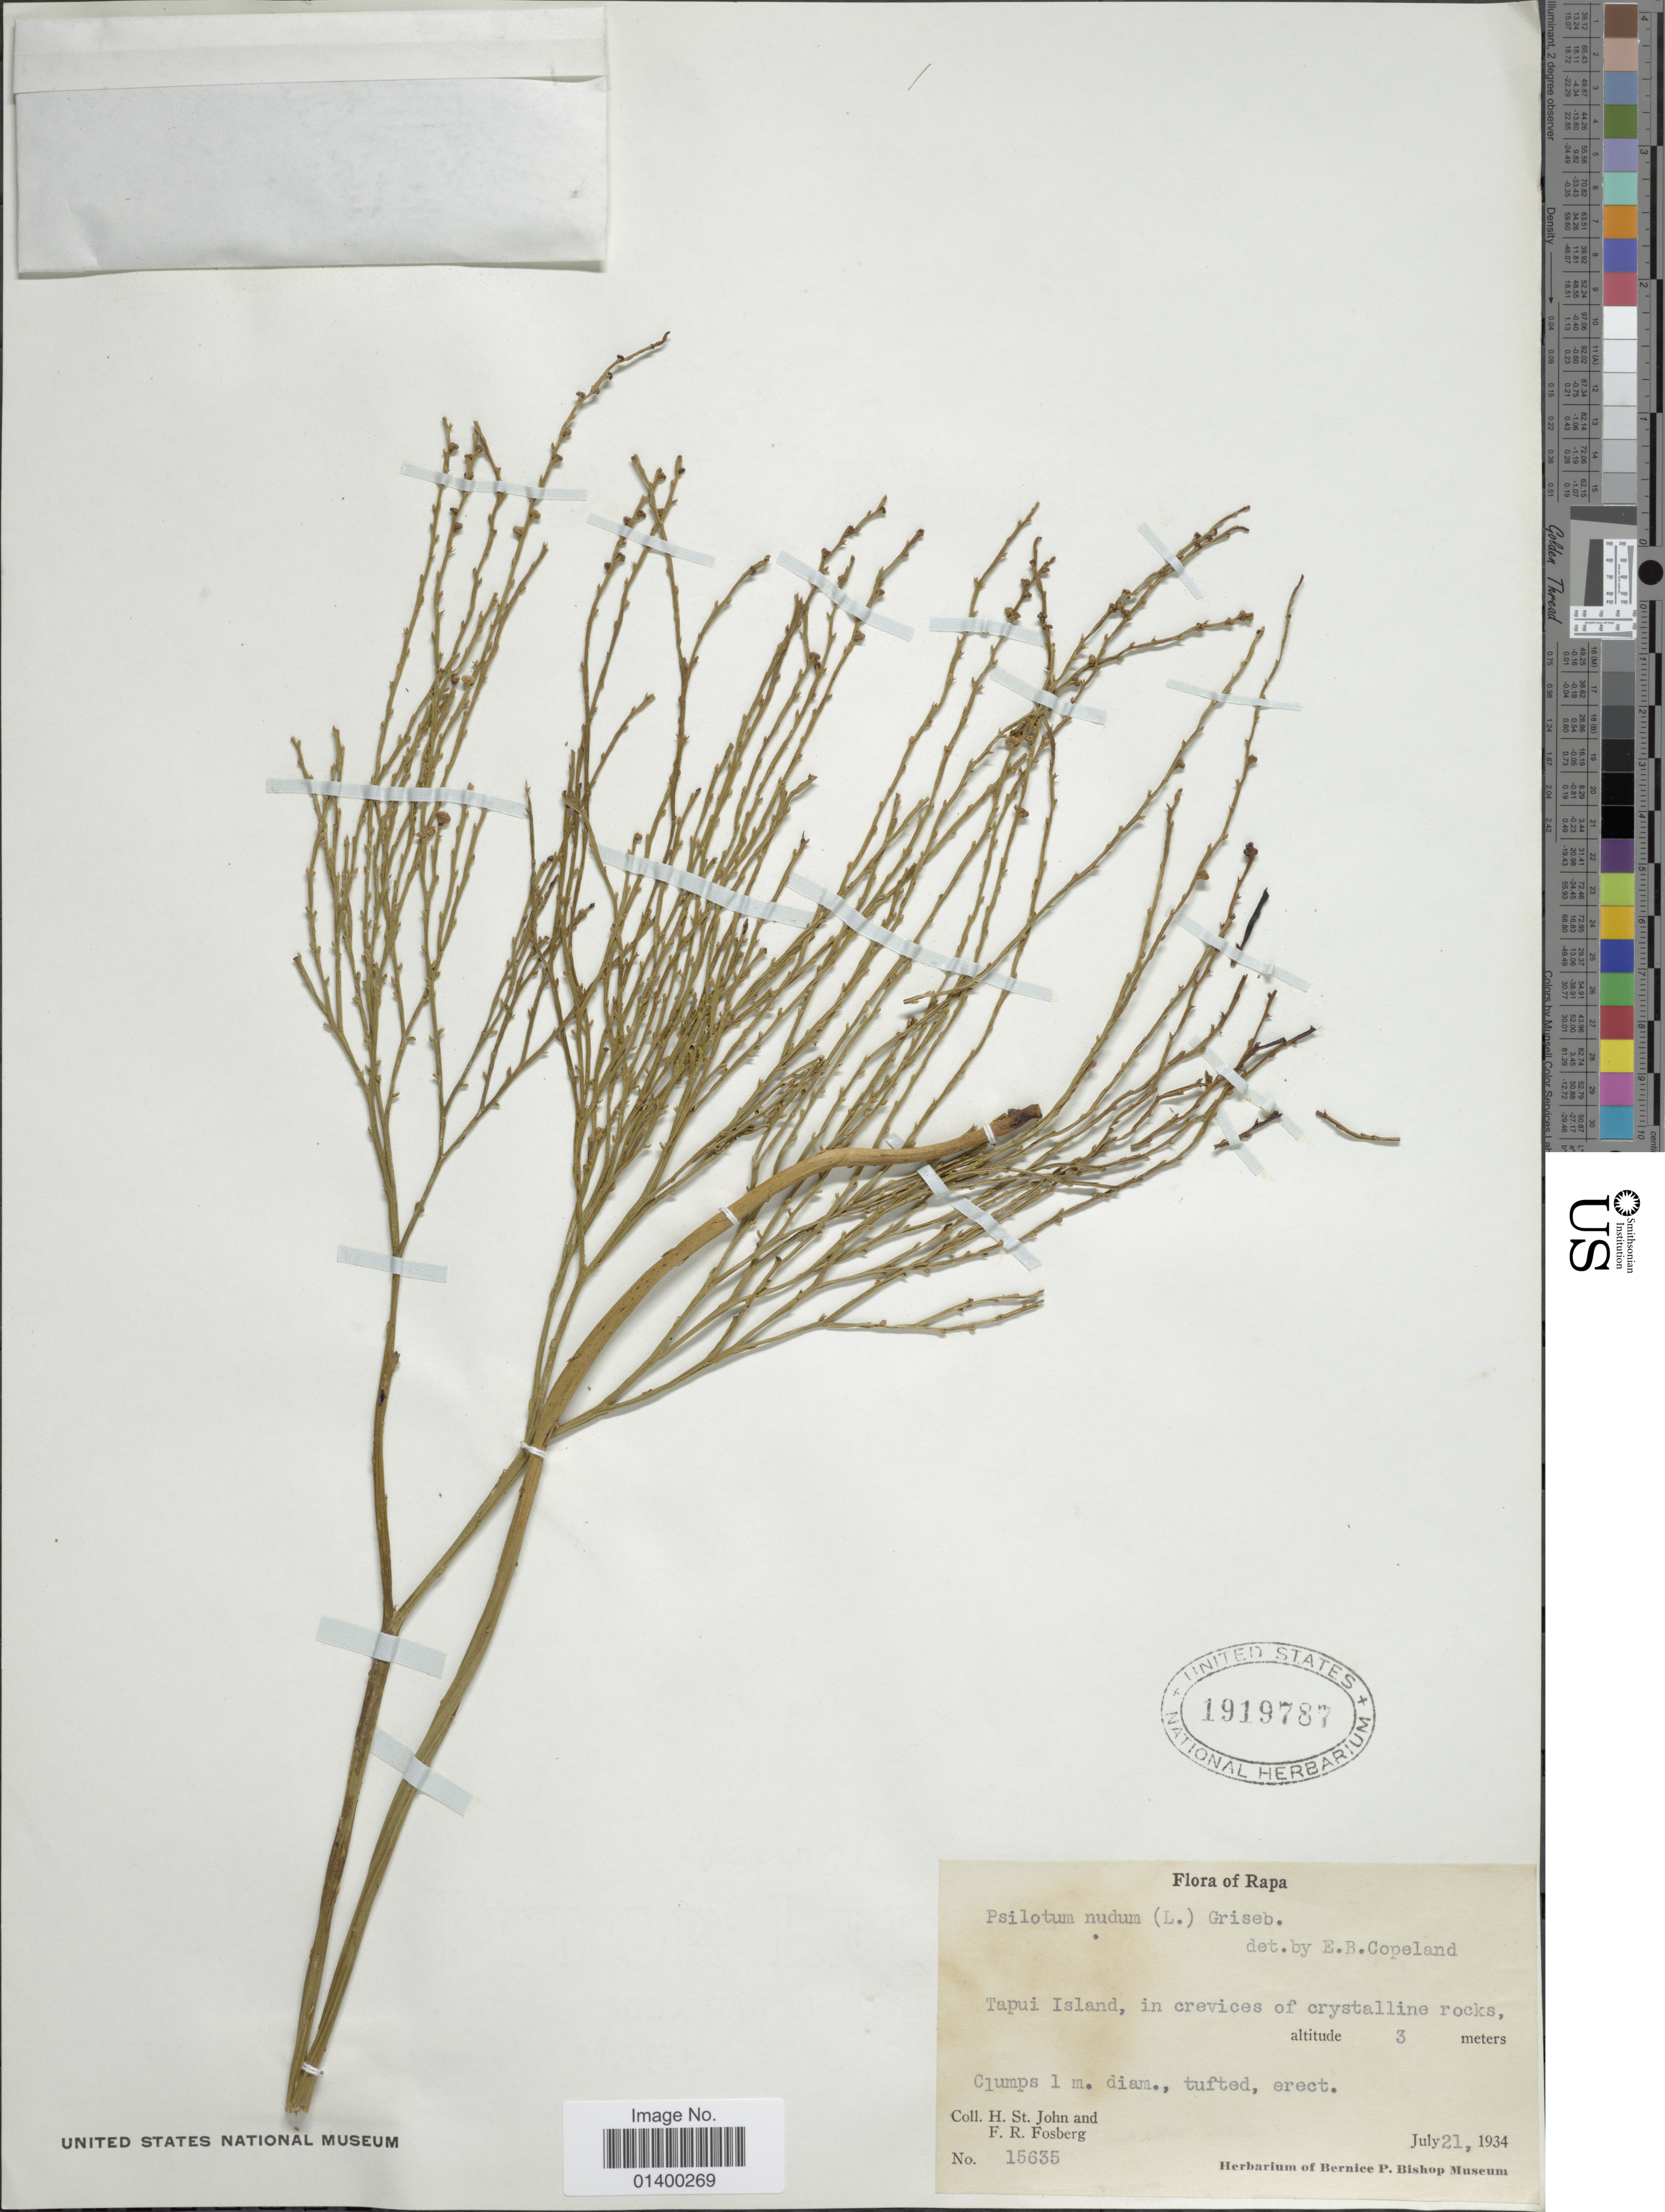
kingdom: Plantae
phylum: Tracheophyta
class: Polypodiopsida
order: Psilotales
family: Psilotaceae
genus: Psilotum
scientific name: Psilotum nudum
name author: (L.) P. Beauv.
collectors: H. St. John & F. R. Fosberg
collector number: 15635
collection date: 1934-07-21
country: French Polynesia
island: Rapa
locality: Rapa, Tapui Island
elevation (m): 3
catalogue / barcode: US 1919787